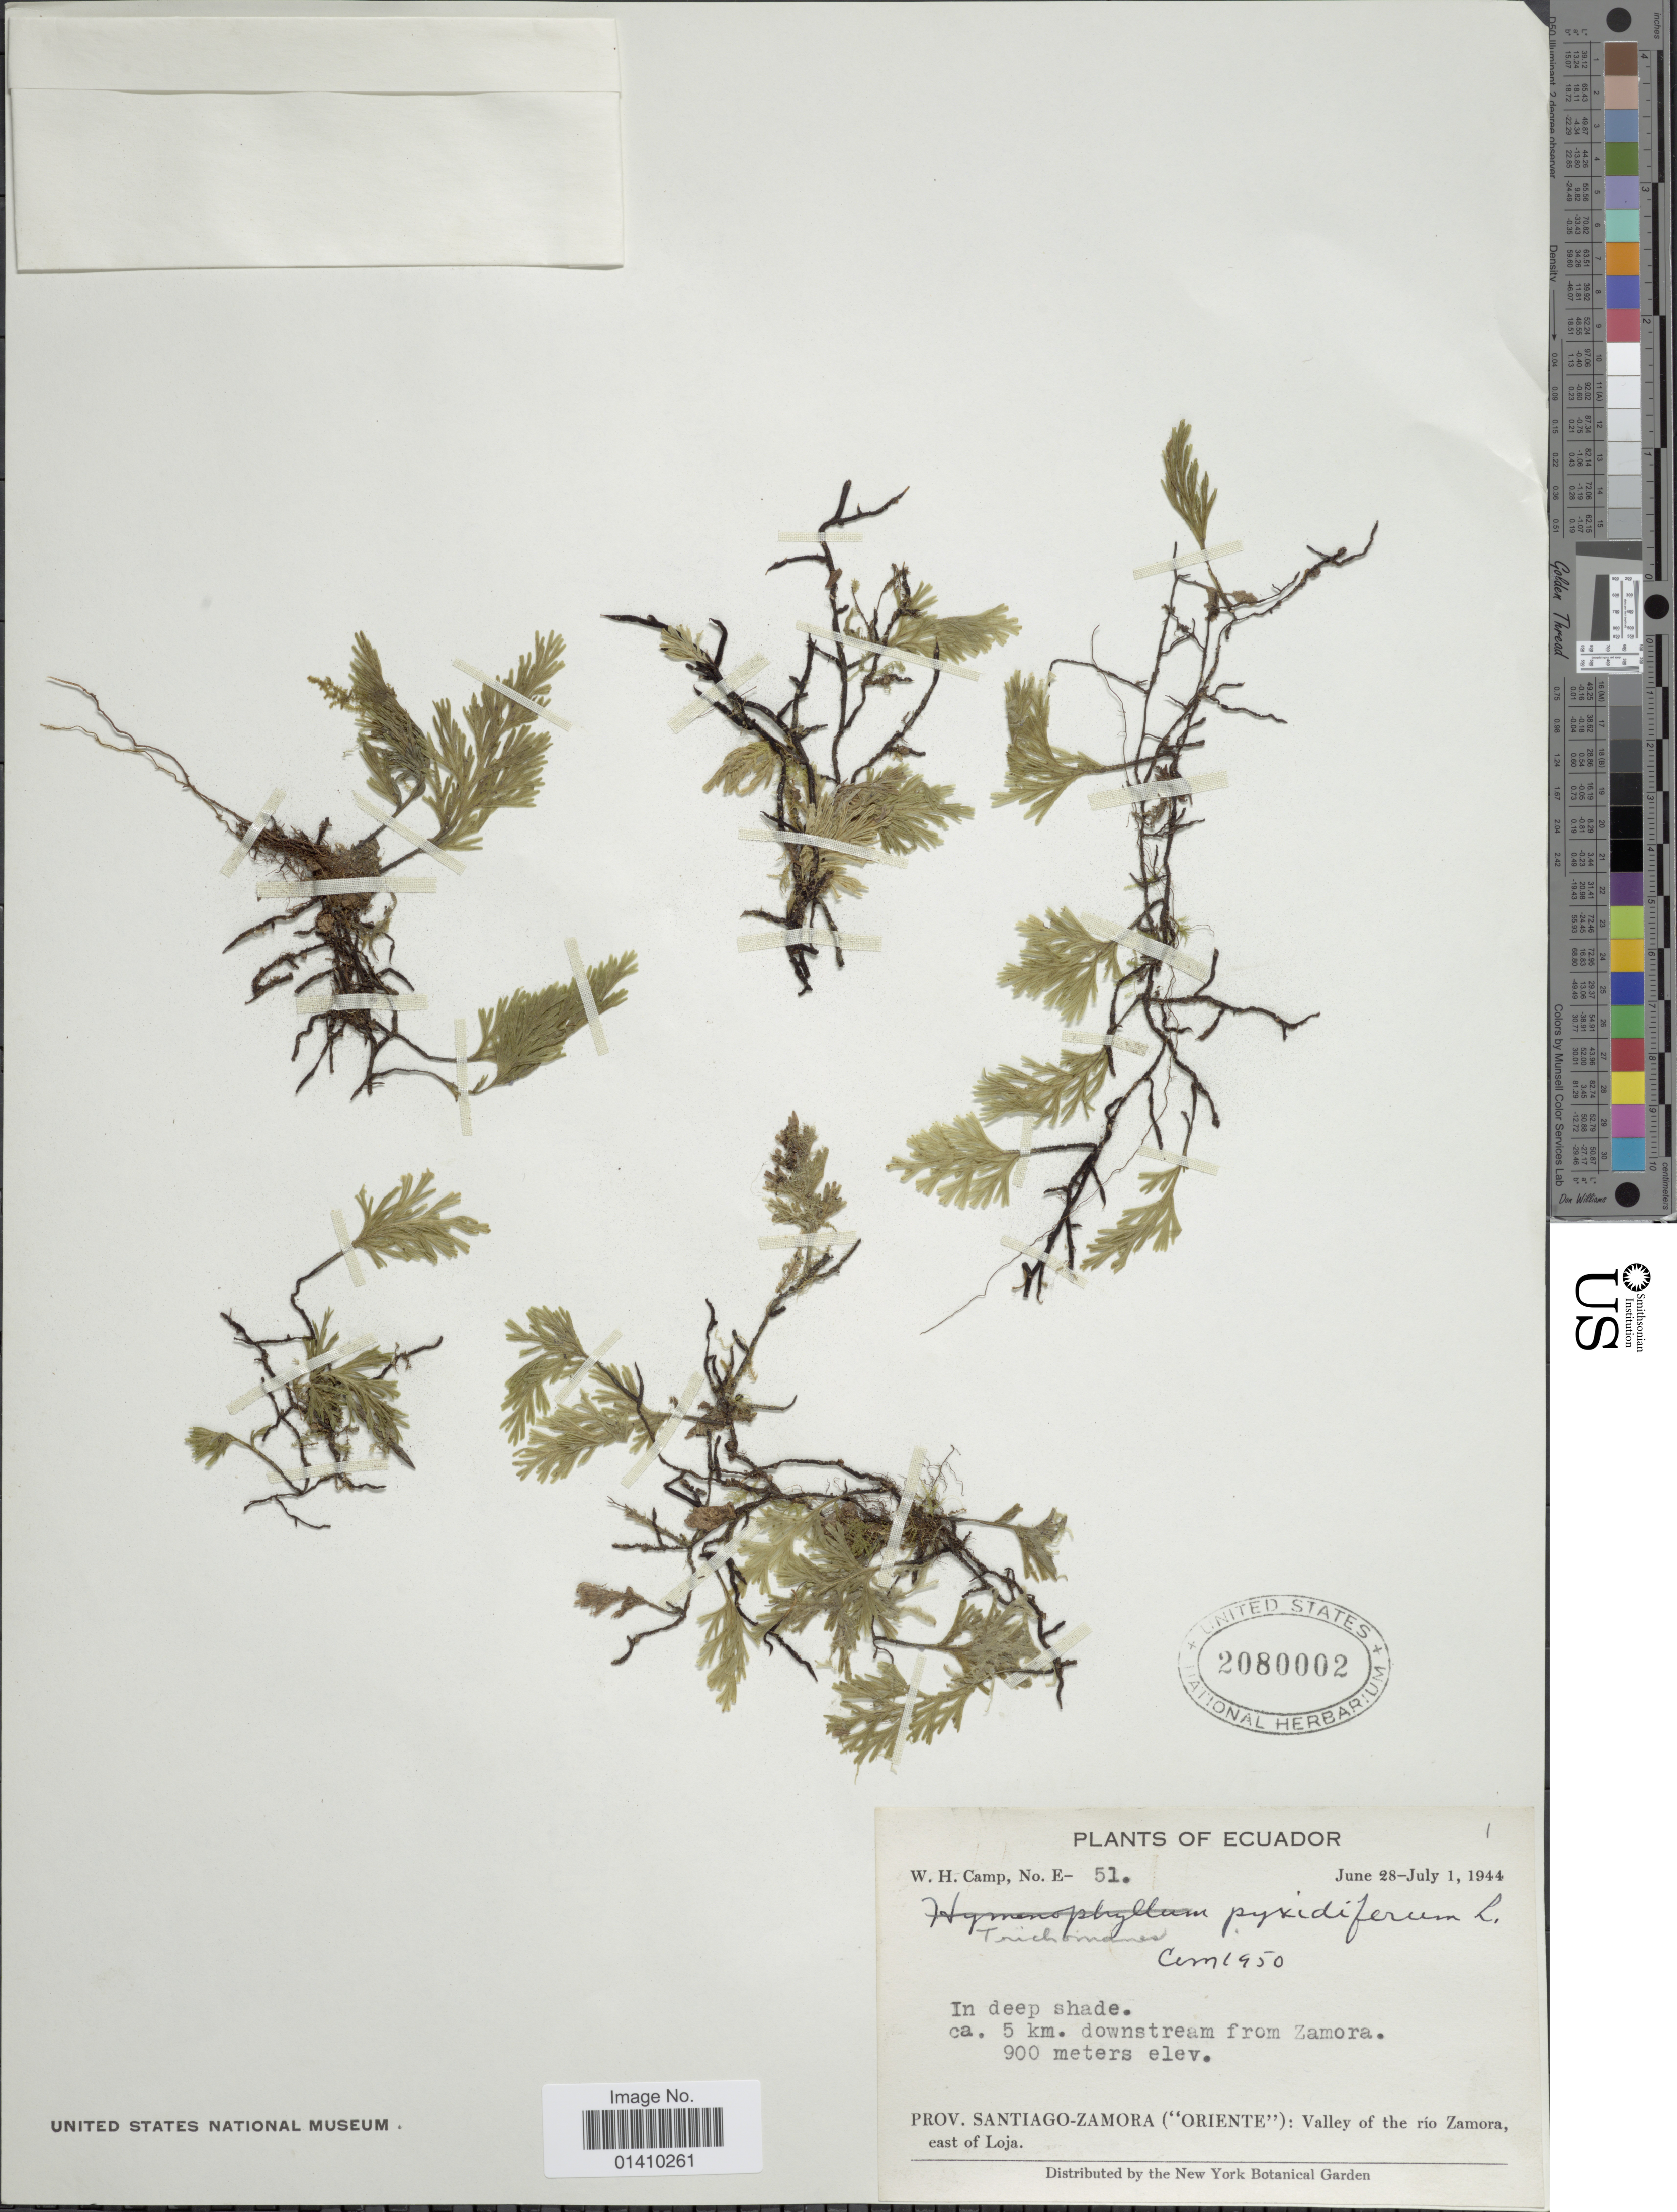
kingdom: Plantae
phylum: Tracheophyta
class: Polypodiopsida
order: Hymenophyllales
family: Hymenophyllaceae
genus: Polyphlebium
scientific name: Polyphlebium pyxidiferum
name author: (L.) Ebihara & Dubuisson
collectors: W. H. Camp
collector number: E-51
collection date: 1944-06-28/1944-07-01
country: Ecuador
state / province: Loja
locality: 5 km downstream from Zamora. Santiago-Zamora (Oriente): Valley of the Rio Zamora, east of Loja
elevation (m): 900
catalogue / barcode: US 2080002